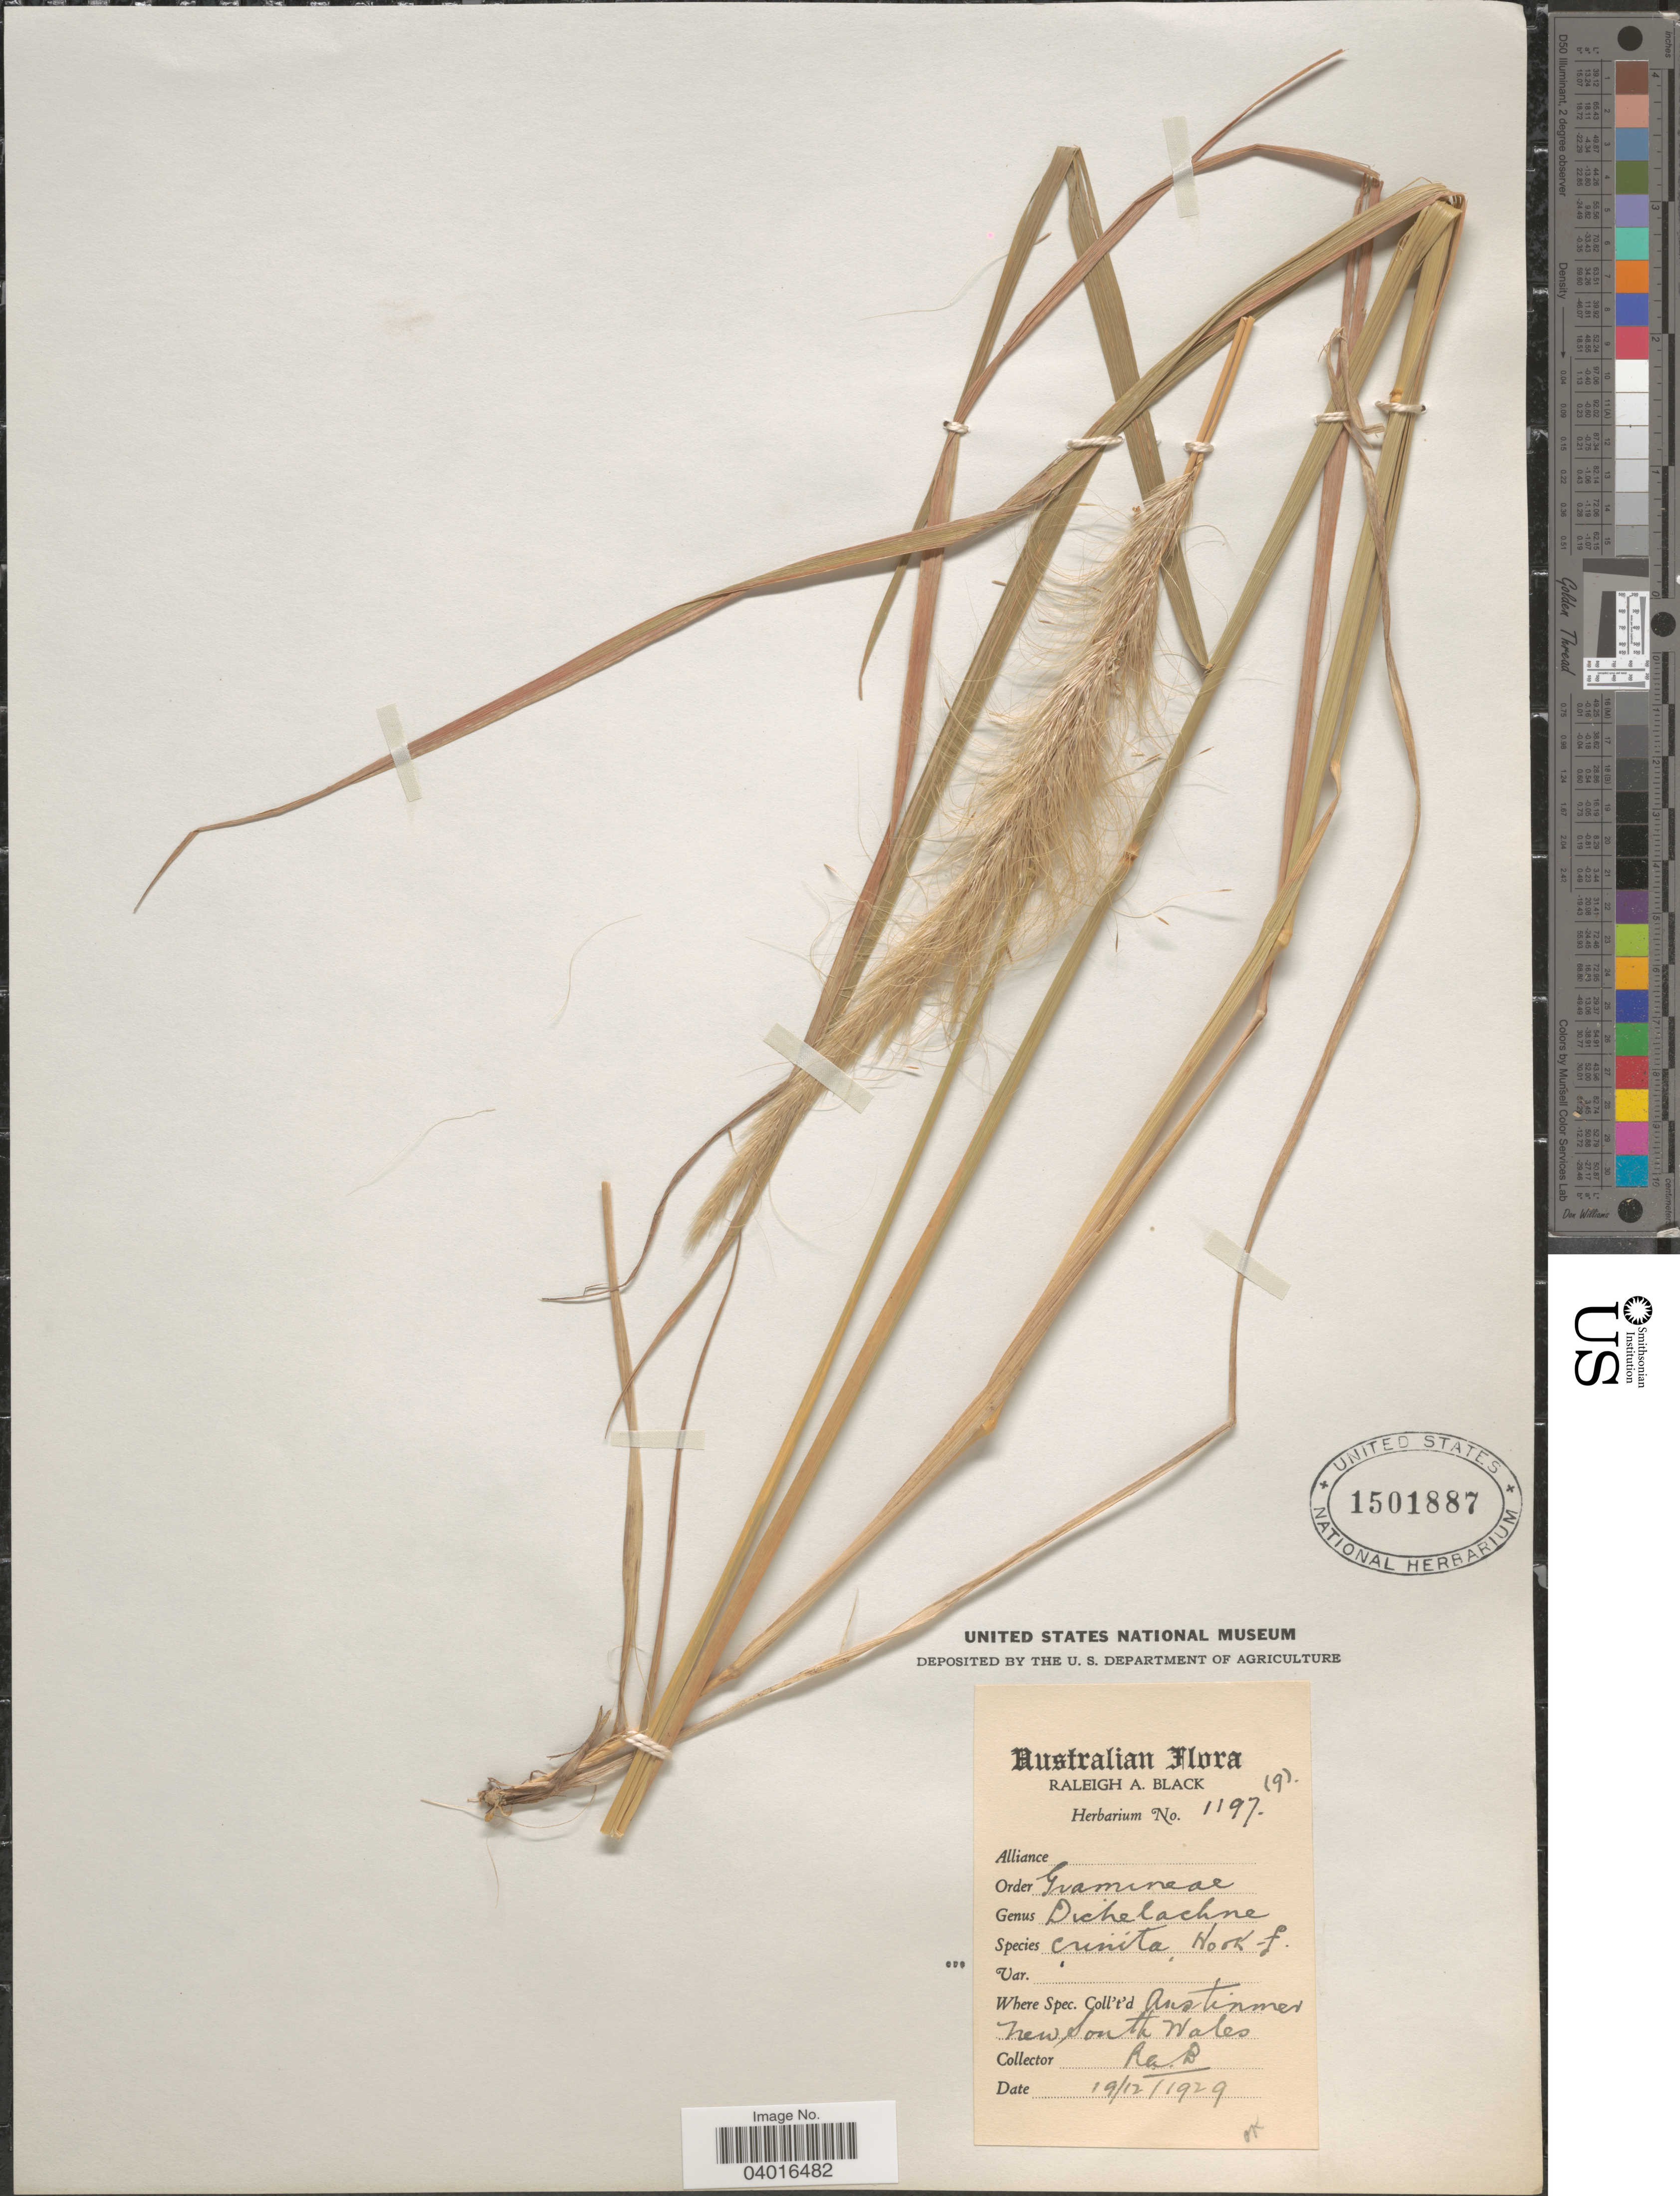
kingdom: Plantae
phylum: Tracheophyta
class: Liliopsida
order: Poales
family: Poaceae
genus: Dichelachne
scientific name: Dichelachne crinita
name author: Hook. f.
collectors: R. A. Black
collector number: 1197/(9)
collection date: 1929-12-19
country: Australia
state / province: New South Wales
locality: Austinmer.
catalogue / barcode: US 1501887